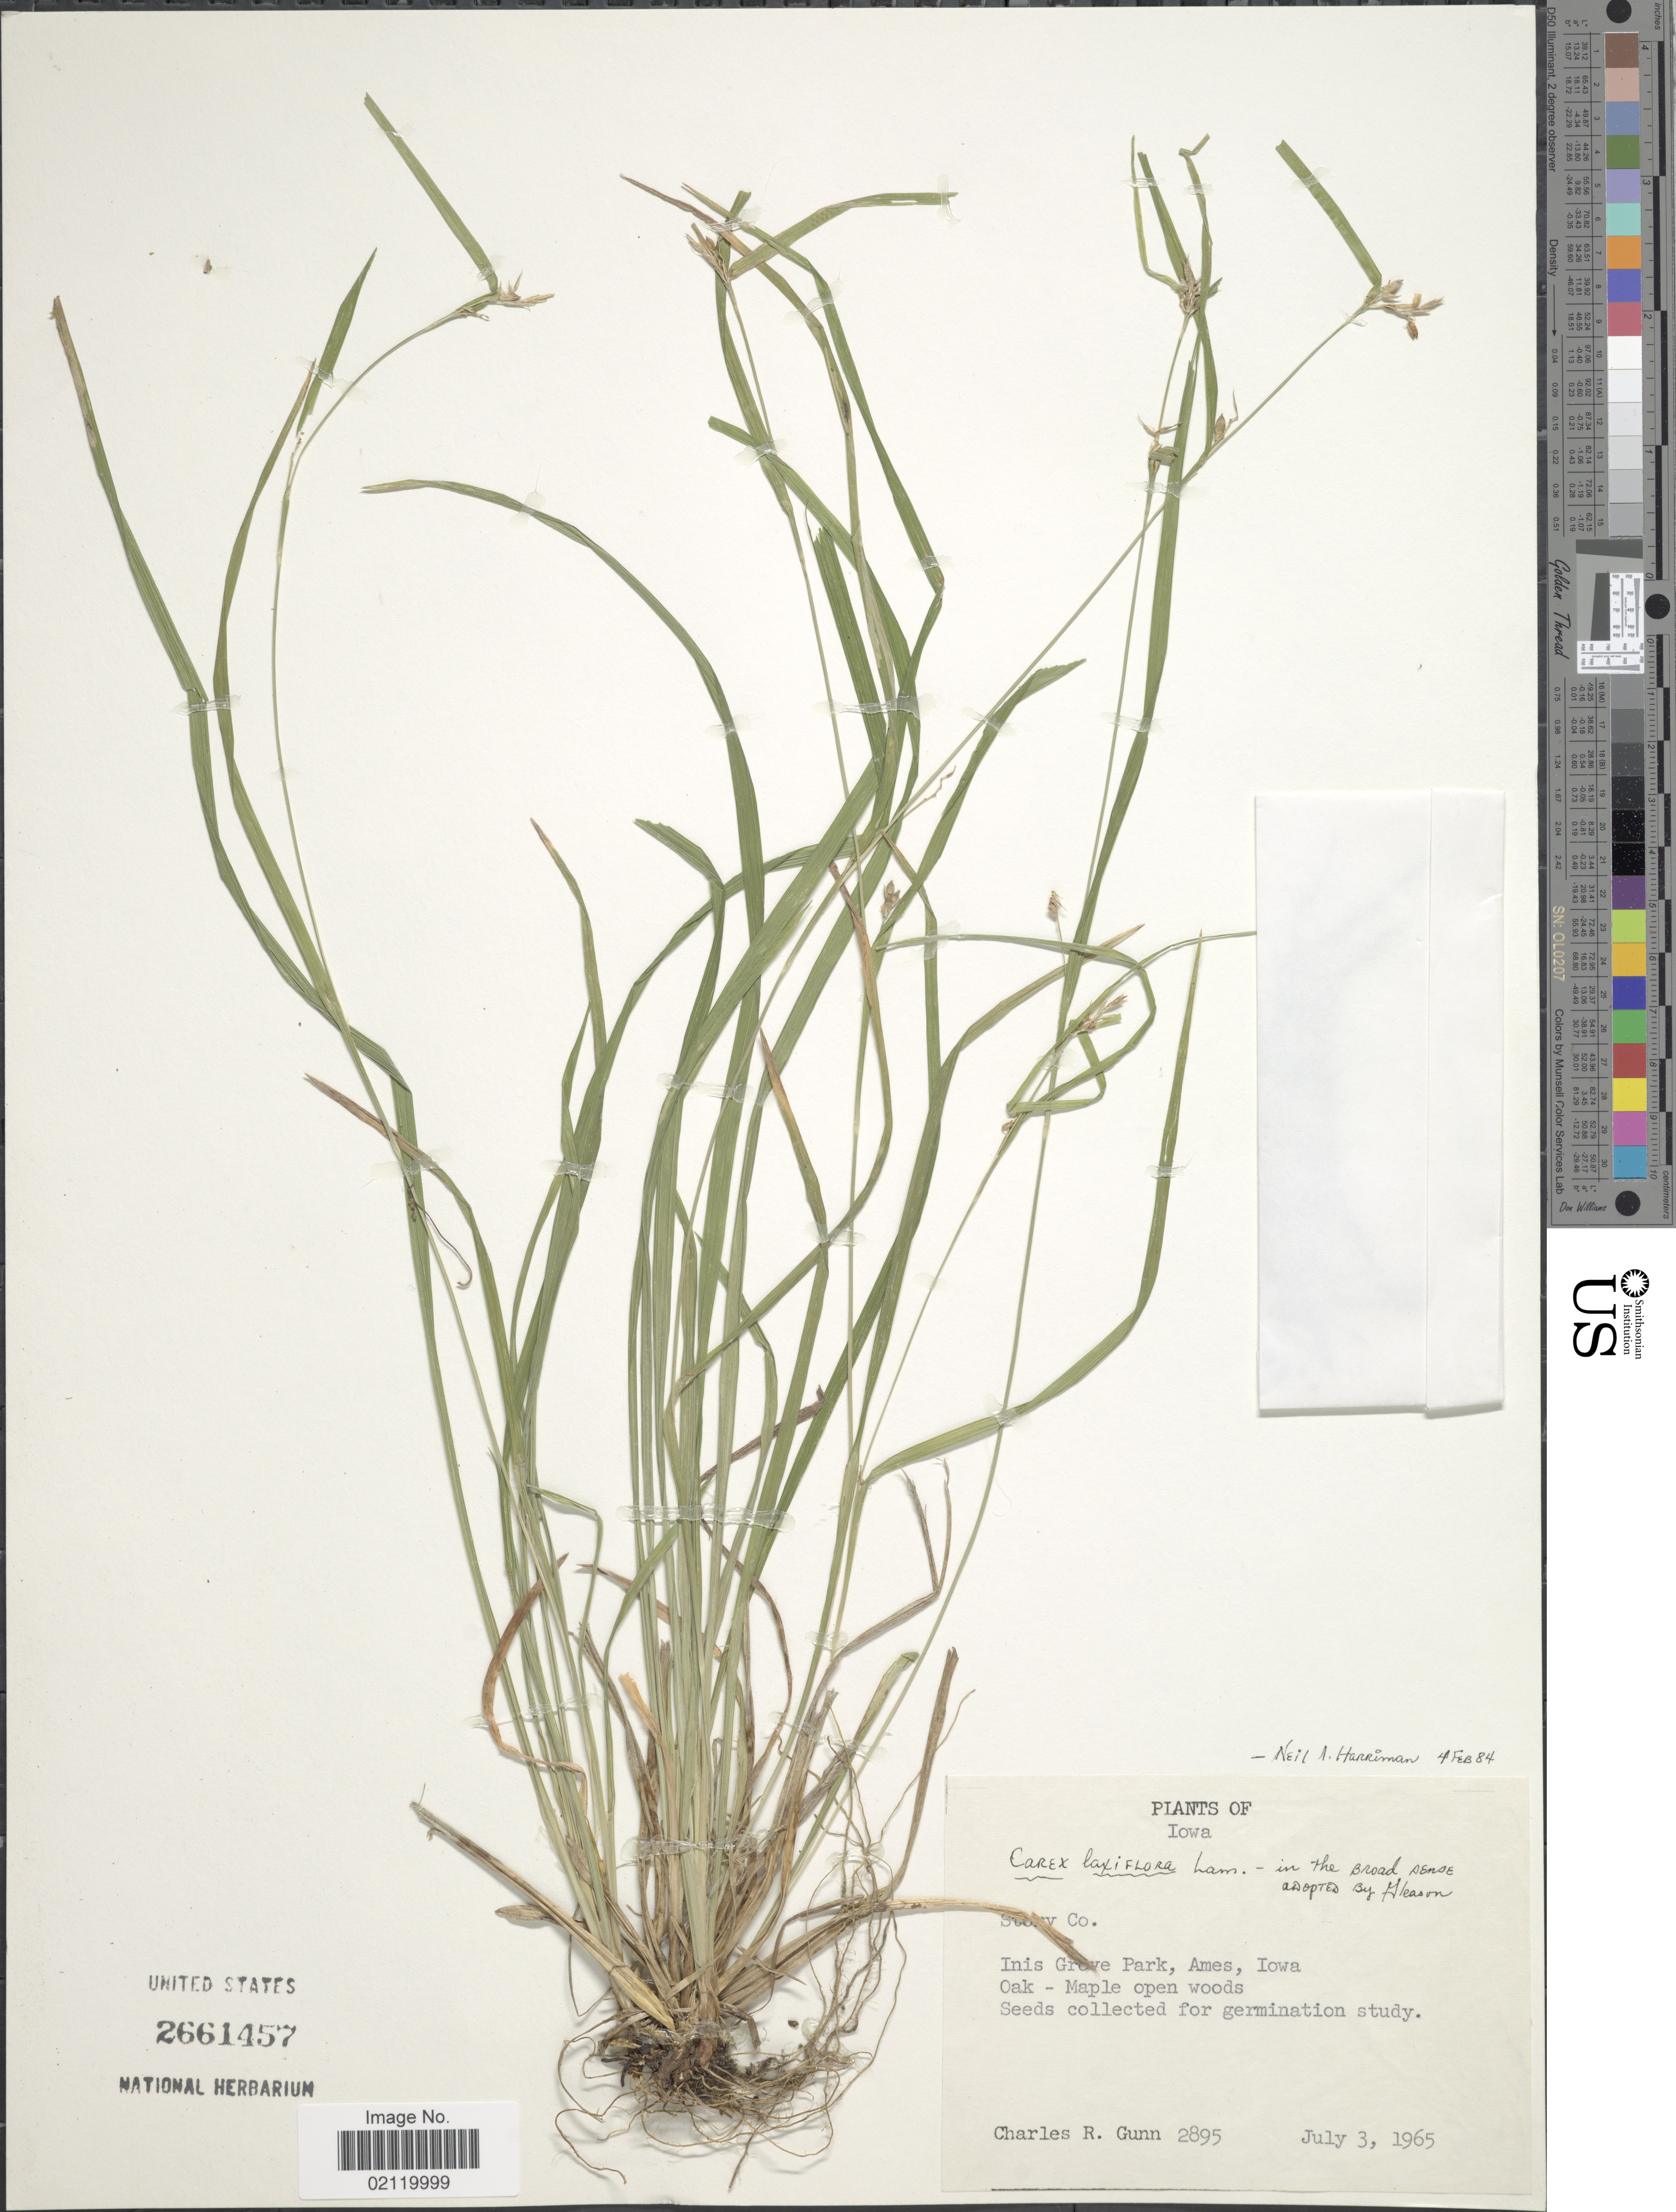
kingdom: Plantae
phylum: Tracheophyta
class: Liliopsida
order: Poales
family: Cyperaceae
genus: Carex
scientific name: Carex laxiflora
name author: Lam.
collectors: C. R. Gunn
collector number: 2895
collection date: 1965-07-03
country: United States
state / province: Iowa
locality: Stony Co., Inis Grove Park, Ames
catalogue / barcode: US 2661457